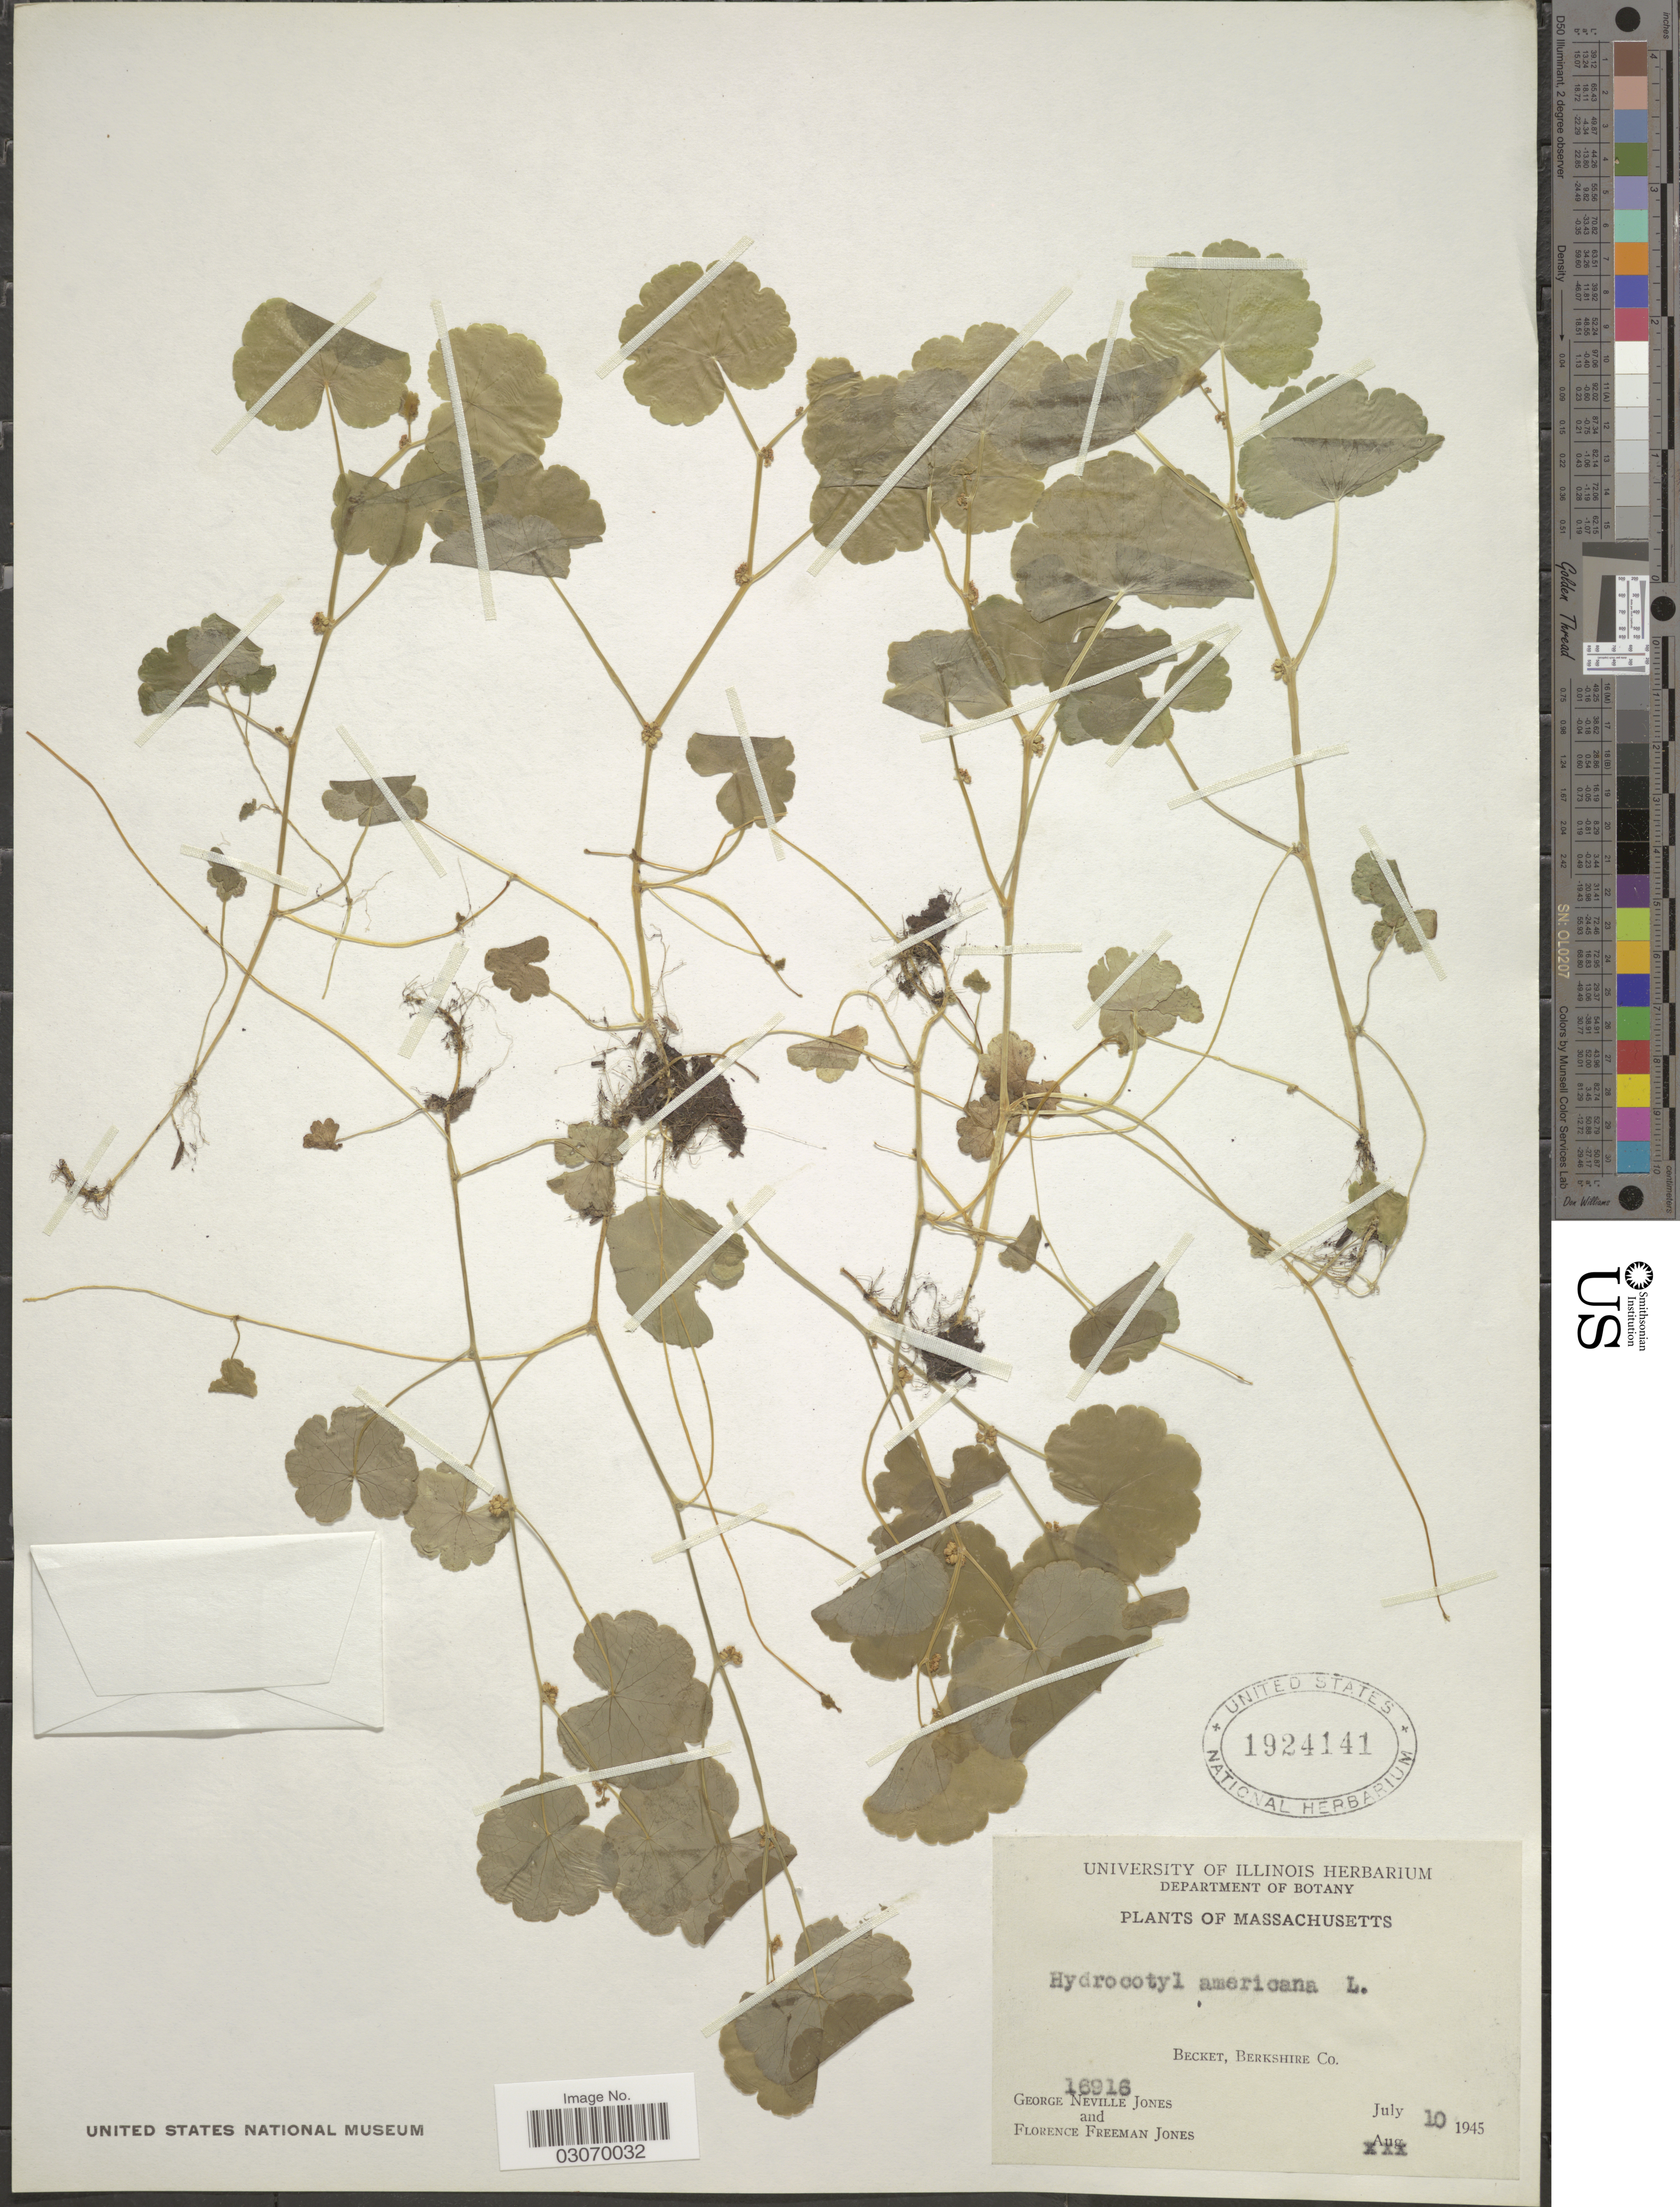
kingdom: Plantae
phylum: Tracheophyta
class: Magnoliopsida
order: Apiales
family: Araliaceae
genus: Hydrocotyle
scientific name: Hydrocotyle americana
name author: L.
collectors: G. N. Jones & F. F. Jones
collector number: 16916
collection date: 1945-07-10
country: United States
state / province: Massachusetts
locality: Becket, Berkshire Co.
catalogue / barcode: US 1924141